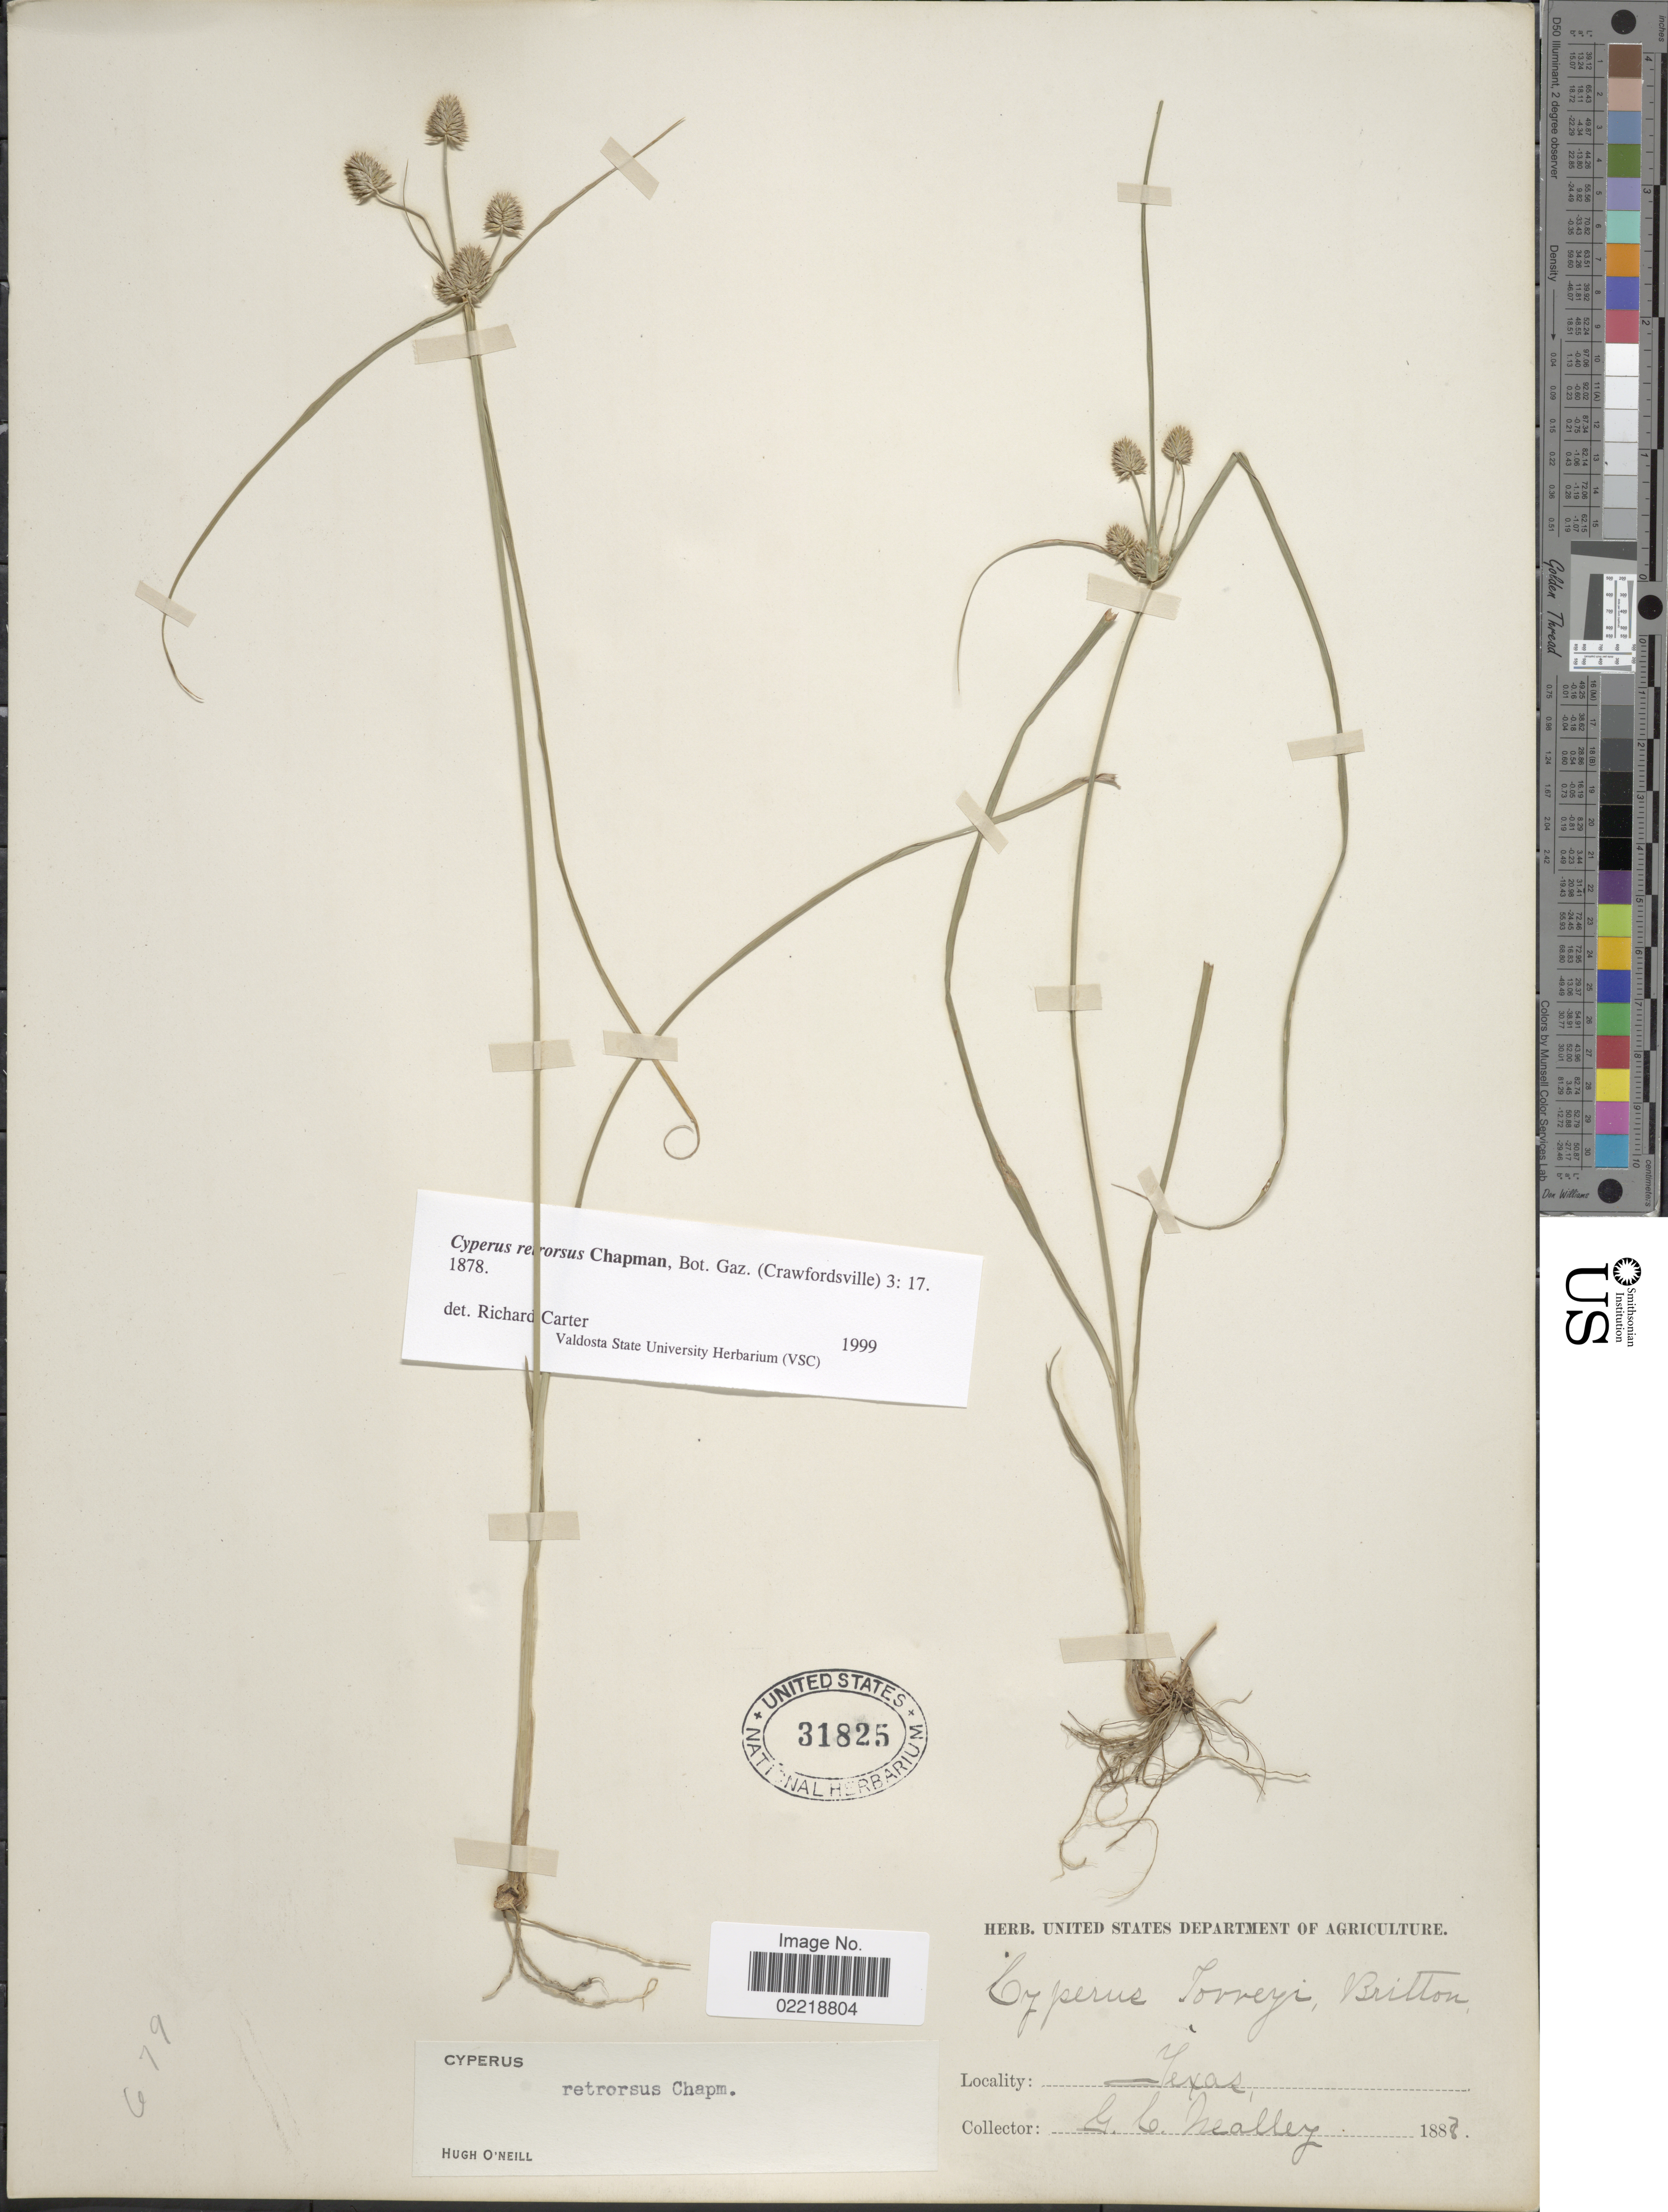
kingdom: Plantae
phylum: Tracheophyta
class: Liliopsida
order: Poales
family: Cyperaceae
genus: Cyperus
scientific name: Cyperus retrorsus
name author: Chapm.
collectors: G. C. Nealley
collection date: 1888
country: United States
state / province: Texas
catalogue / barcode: US 31825